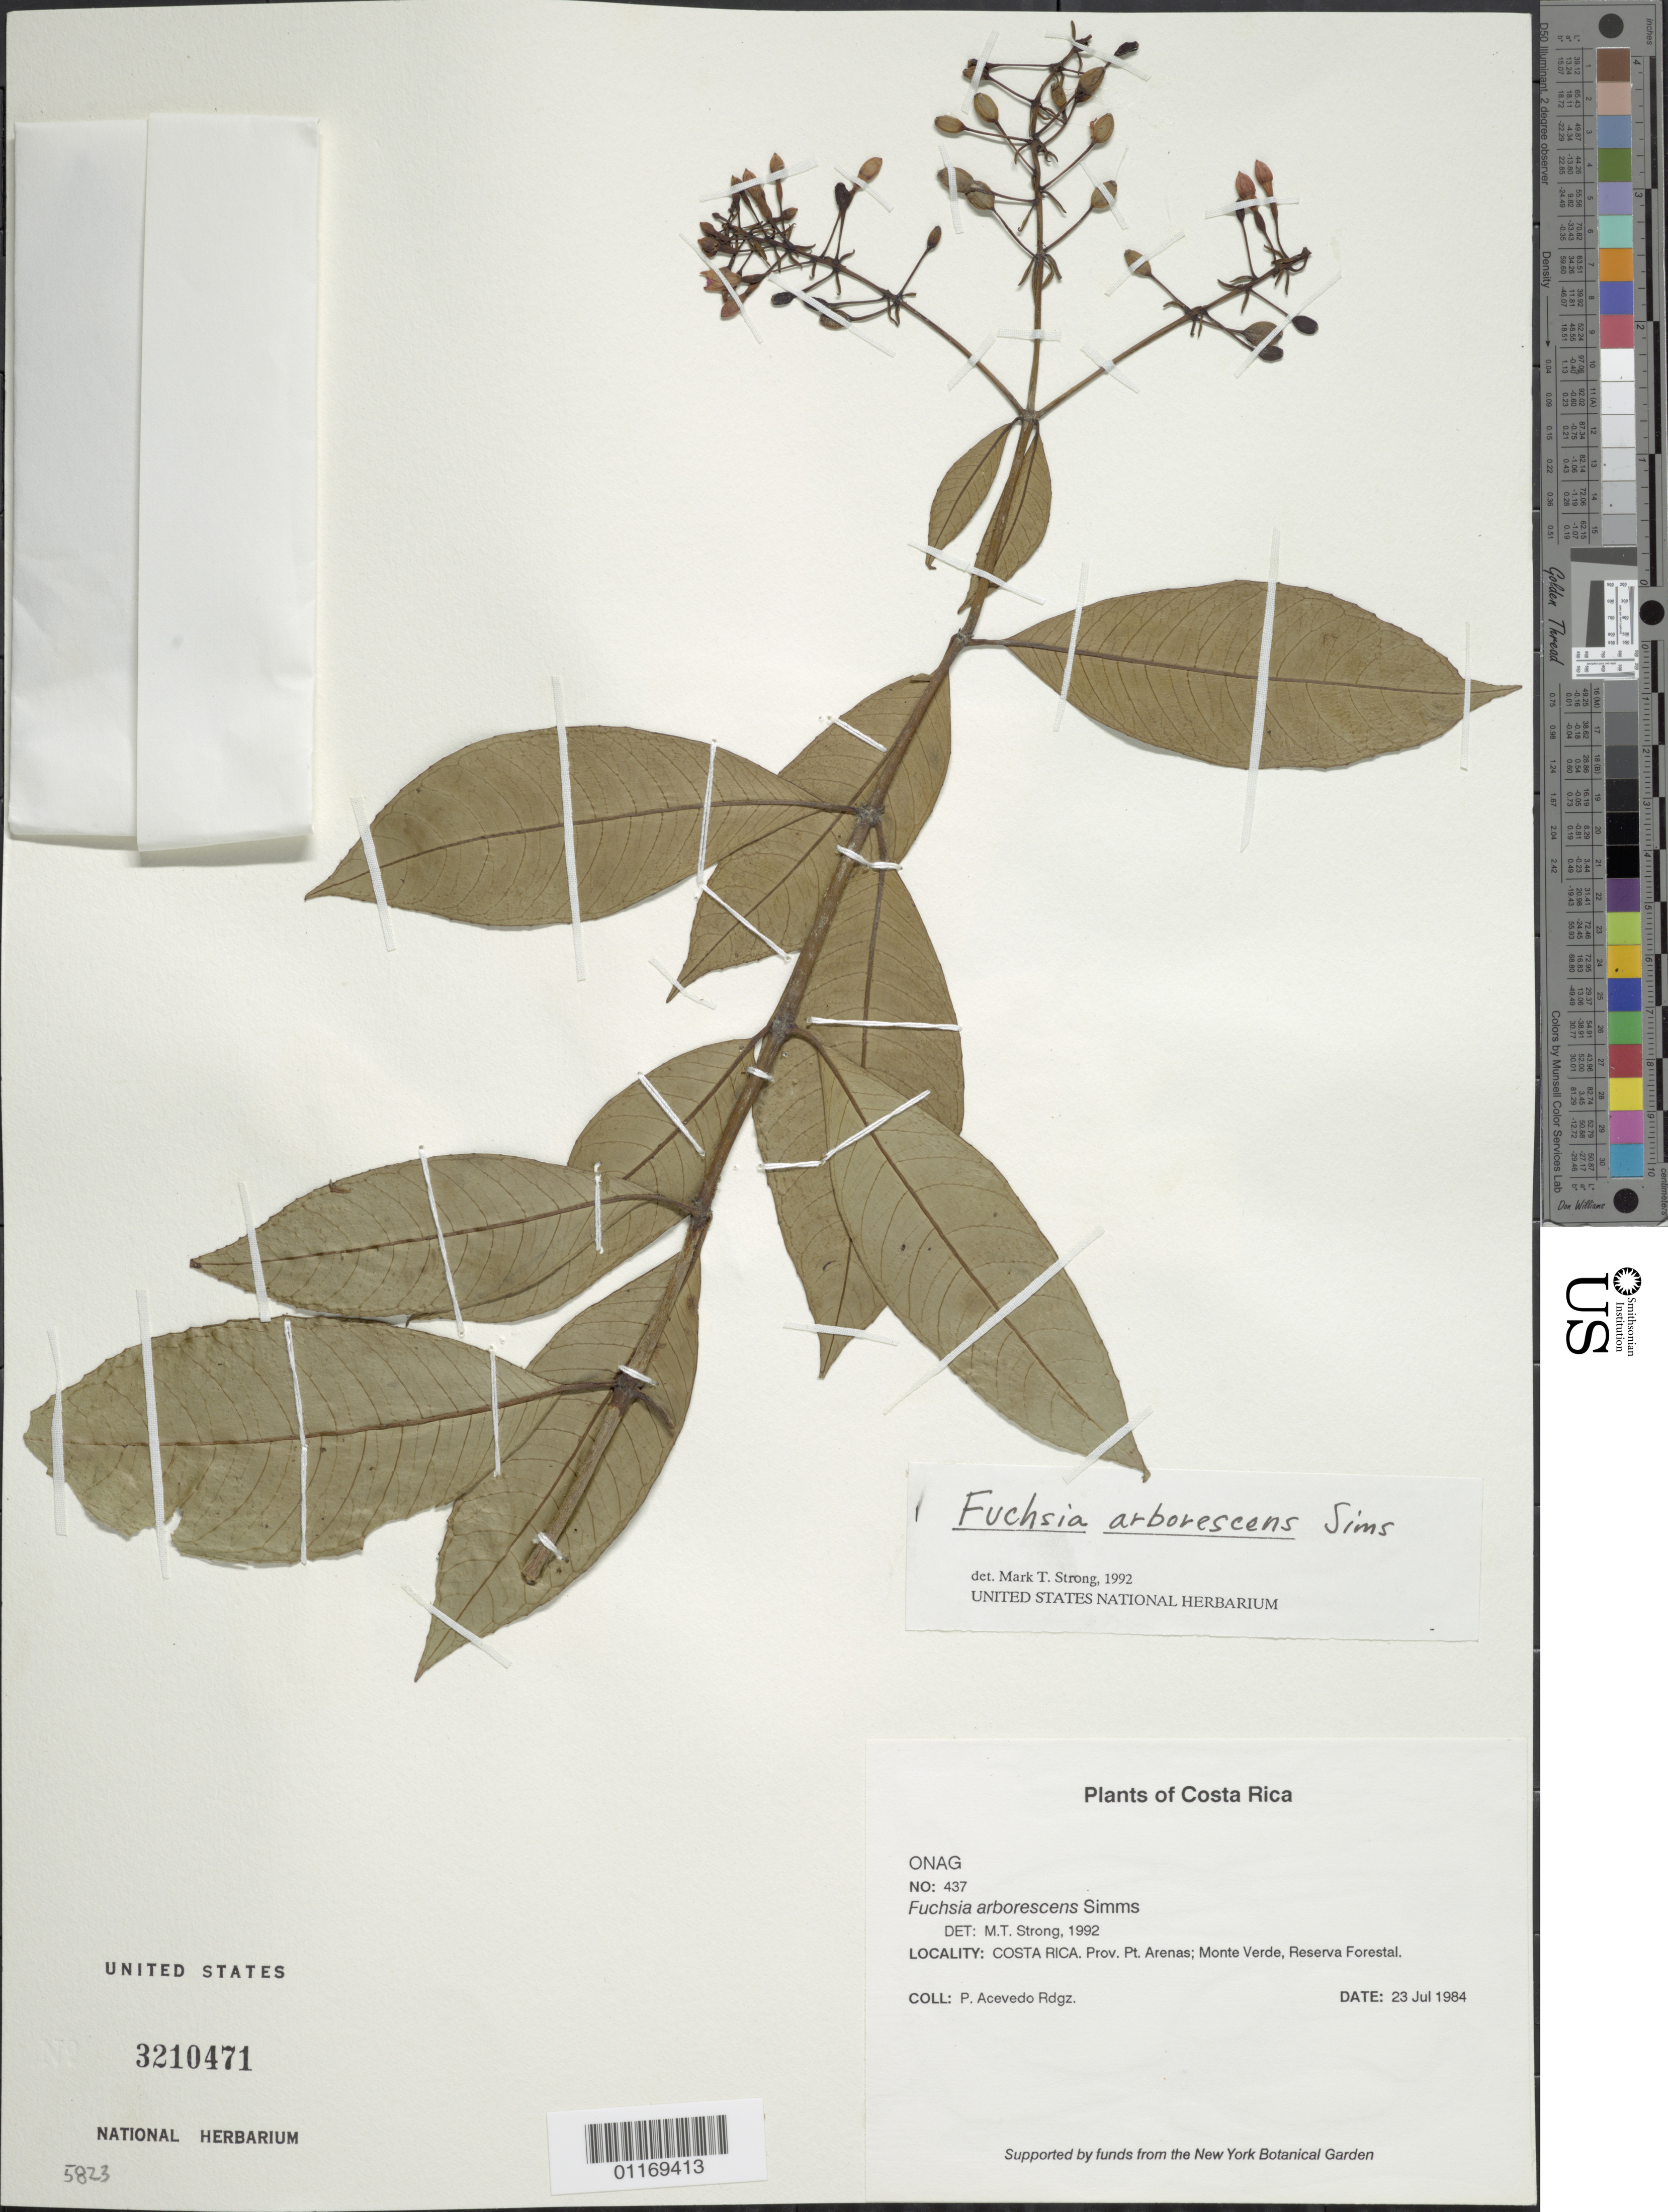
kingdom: Plantae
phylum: Tracheophyta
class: Magnoliopsida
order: Myrtales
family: Onagraceae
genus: Fuchsia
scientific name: Fuchsia arborescens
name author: Sims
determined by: Strong, M. T., (US), Smithsonian Institution - National Museum of Natural History (UNITED STATES)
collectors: P. Acevedo-Rodr.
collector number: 437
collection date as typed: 23 Jul 1984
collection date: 1984-07-23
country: Costa Rica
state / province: Puntarenas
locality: Prov. Pt. Arenas; Monte Verde, Reserva Forestal.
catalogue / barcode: US 3210471